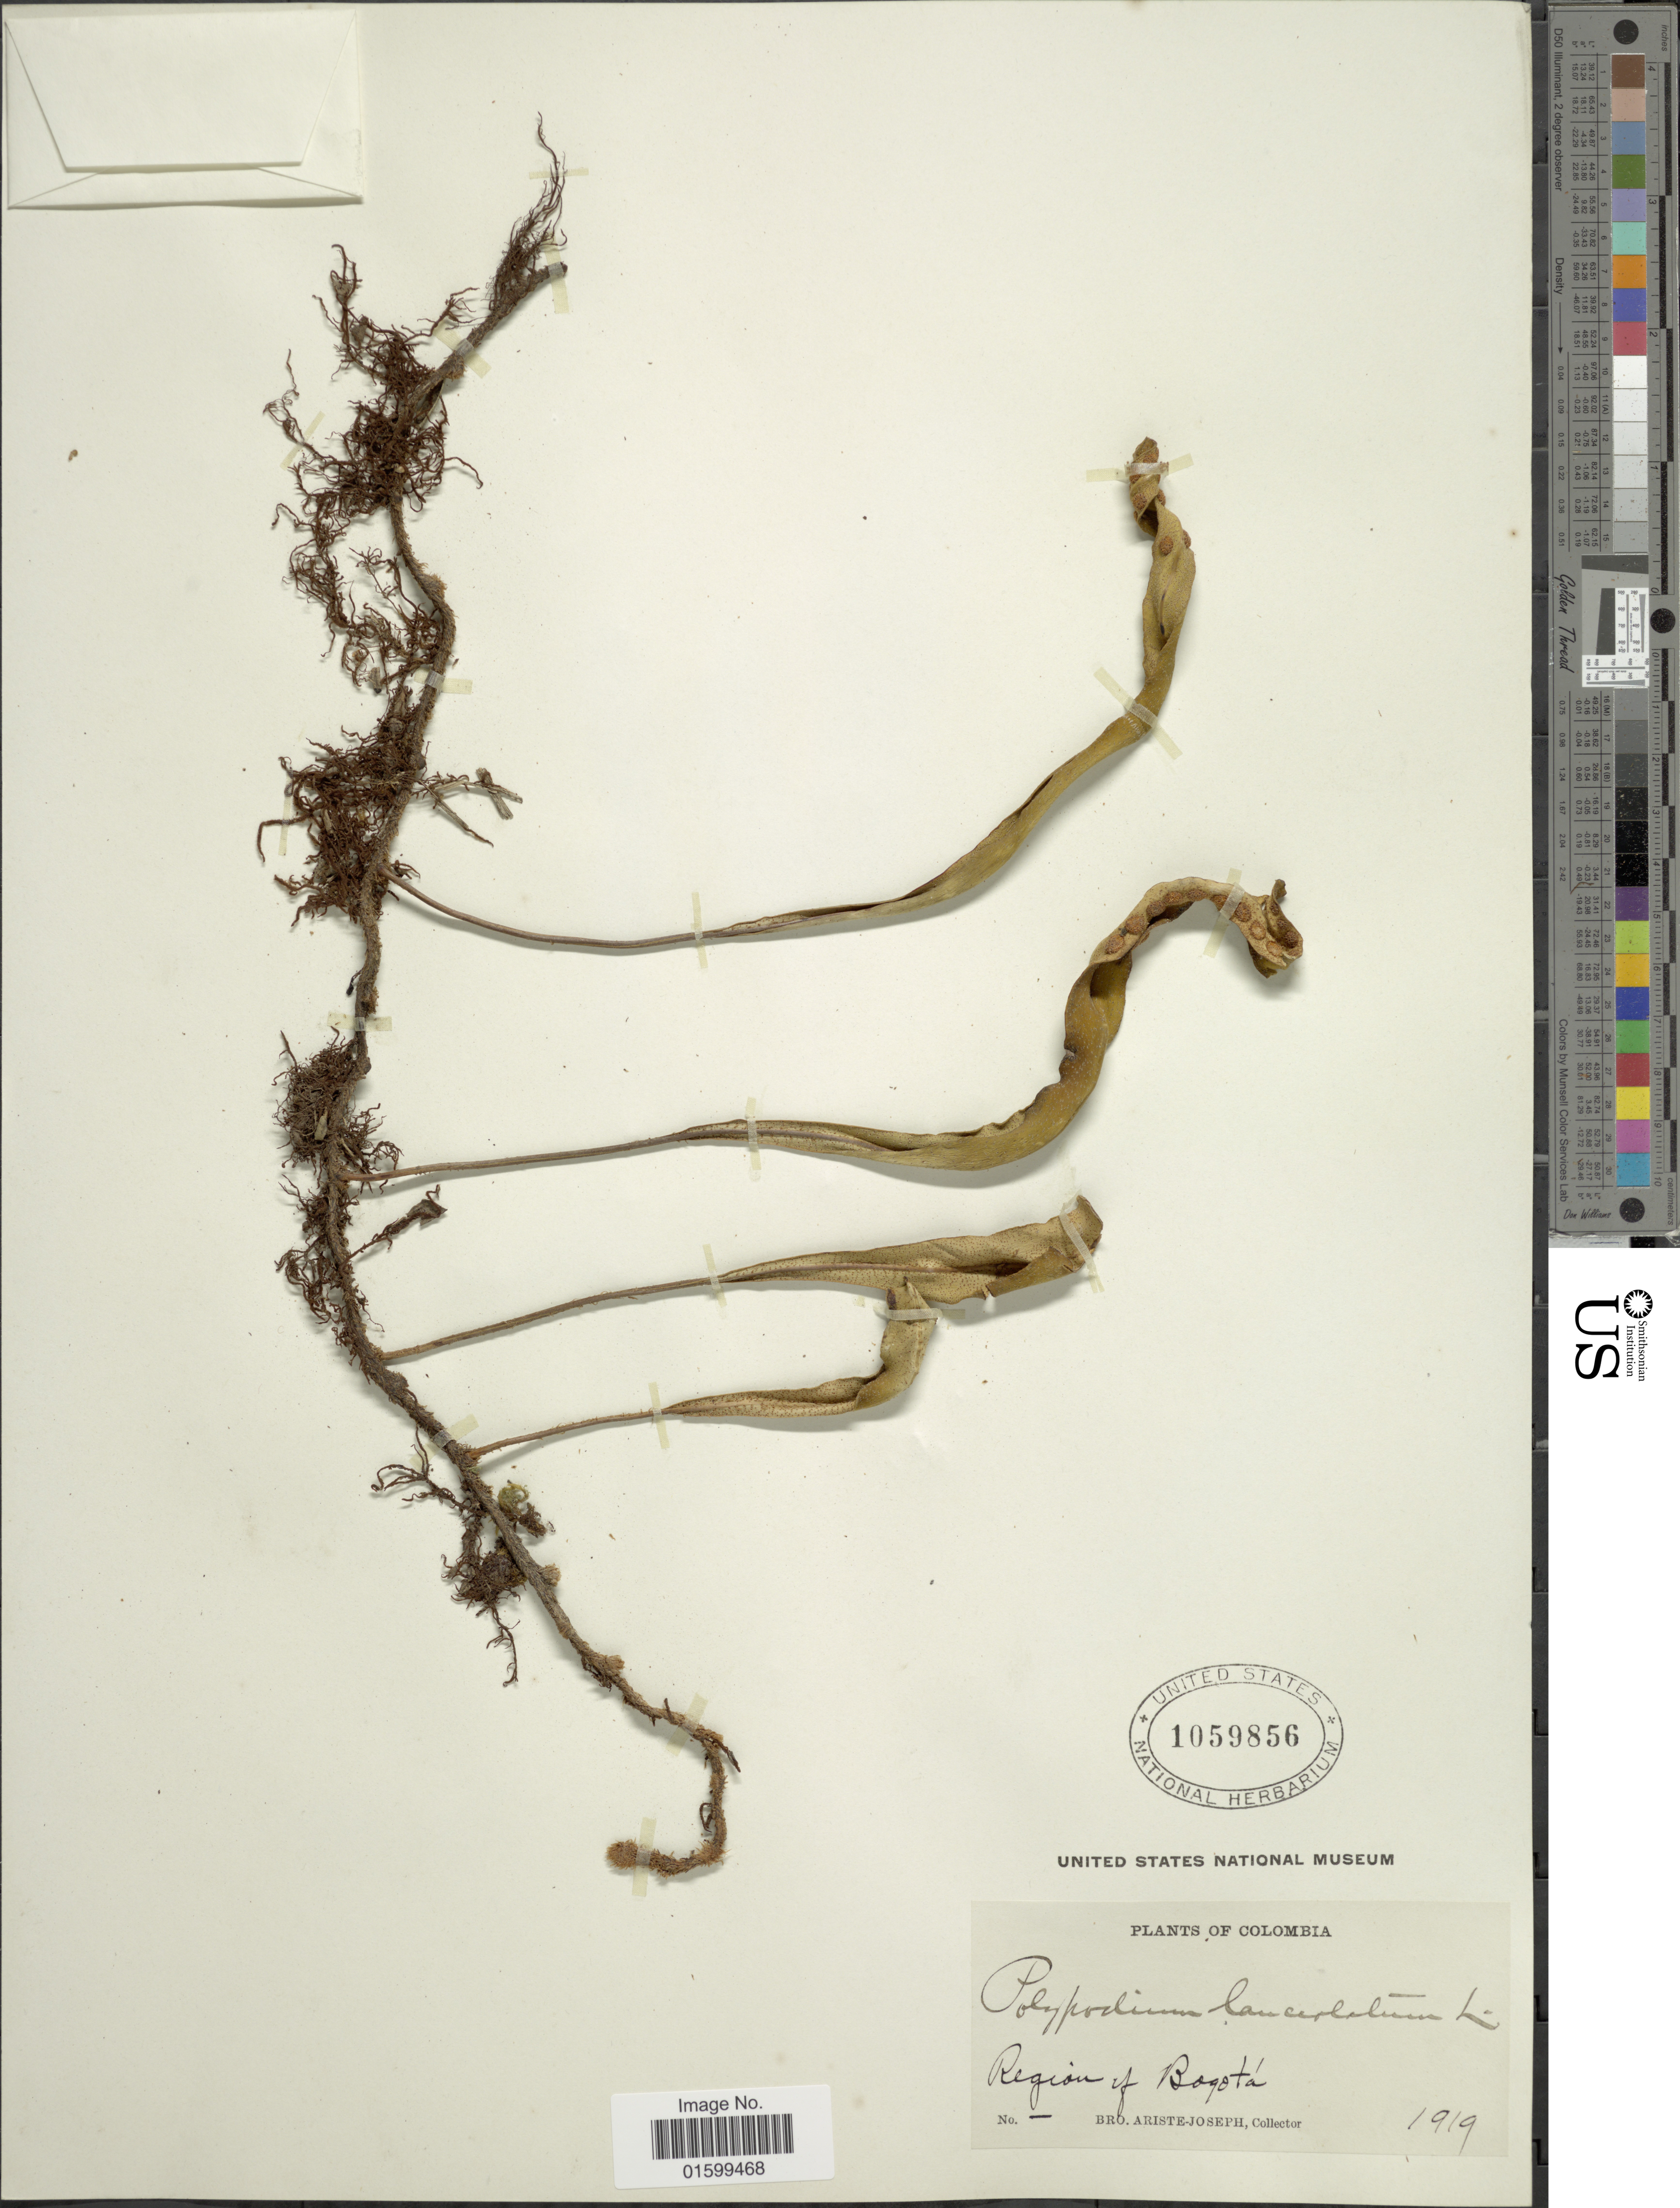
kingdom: Plantae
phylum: Tracheophyta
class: Polypodiopsida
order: Polypodiales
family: Polypodiaceae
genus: Pleopeltis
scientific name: Pleopeltis macrocarpa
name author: (Bory ex Willd.) Kaulf.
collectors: Bro. Ariste-Joseph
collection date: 1919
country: Colombia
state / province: Bogota D.C.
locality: Region of Bogota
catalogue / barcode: US 1059856